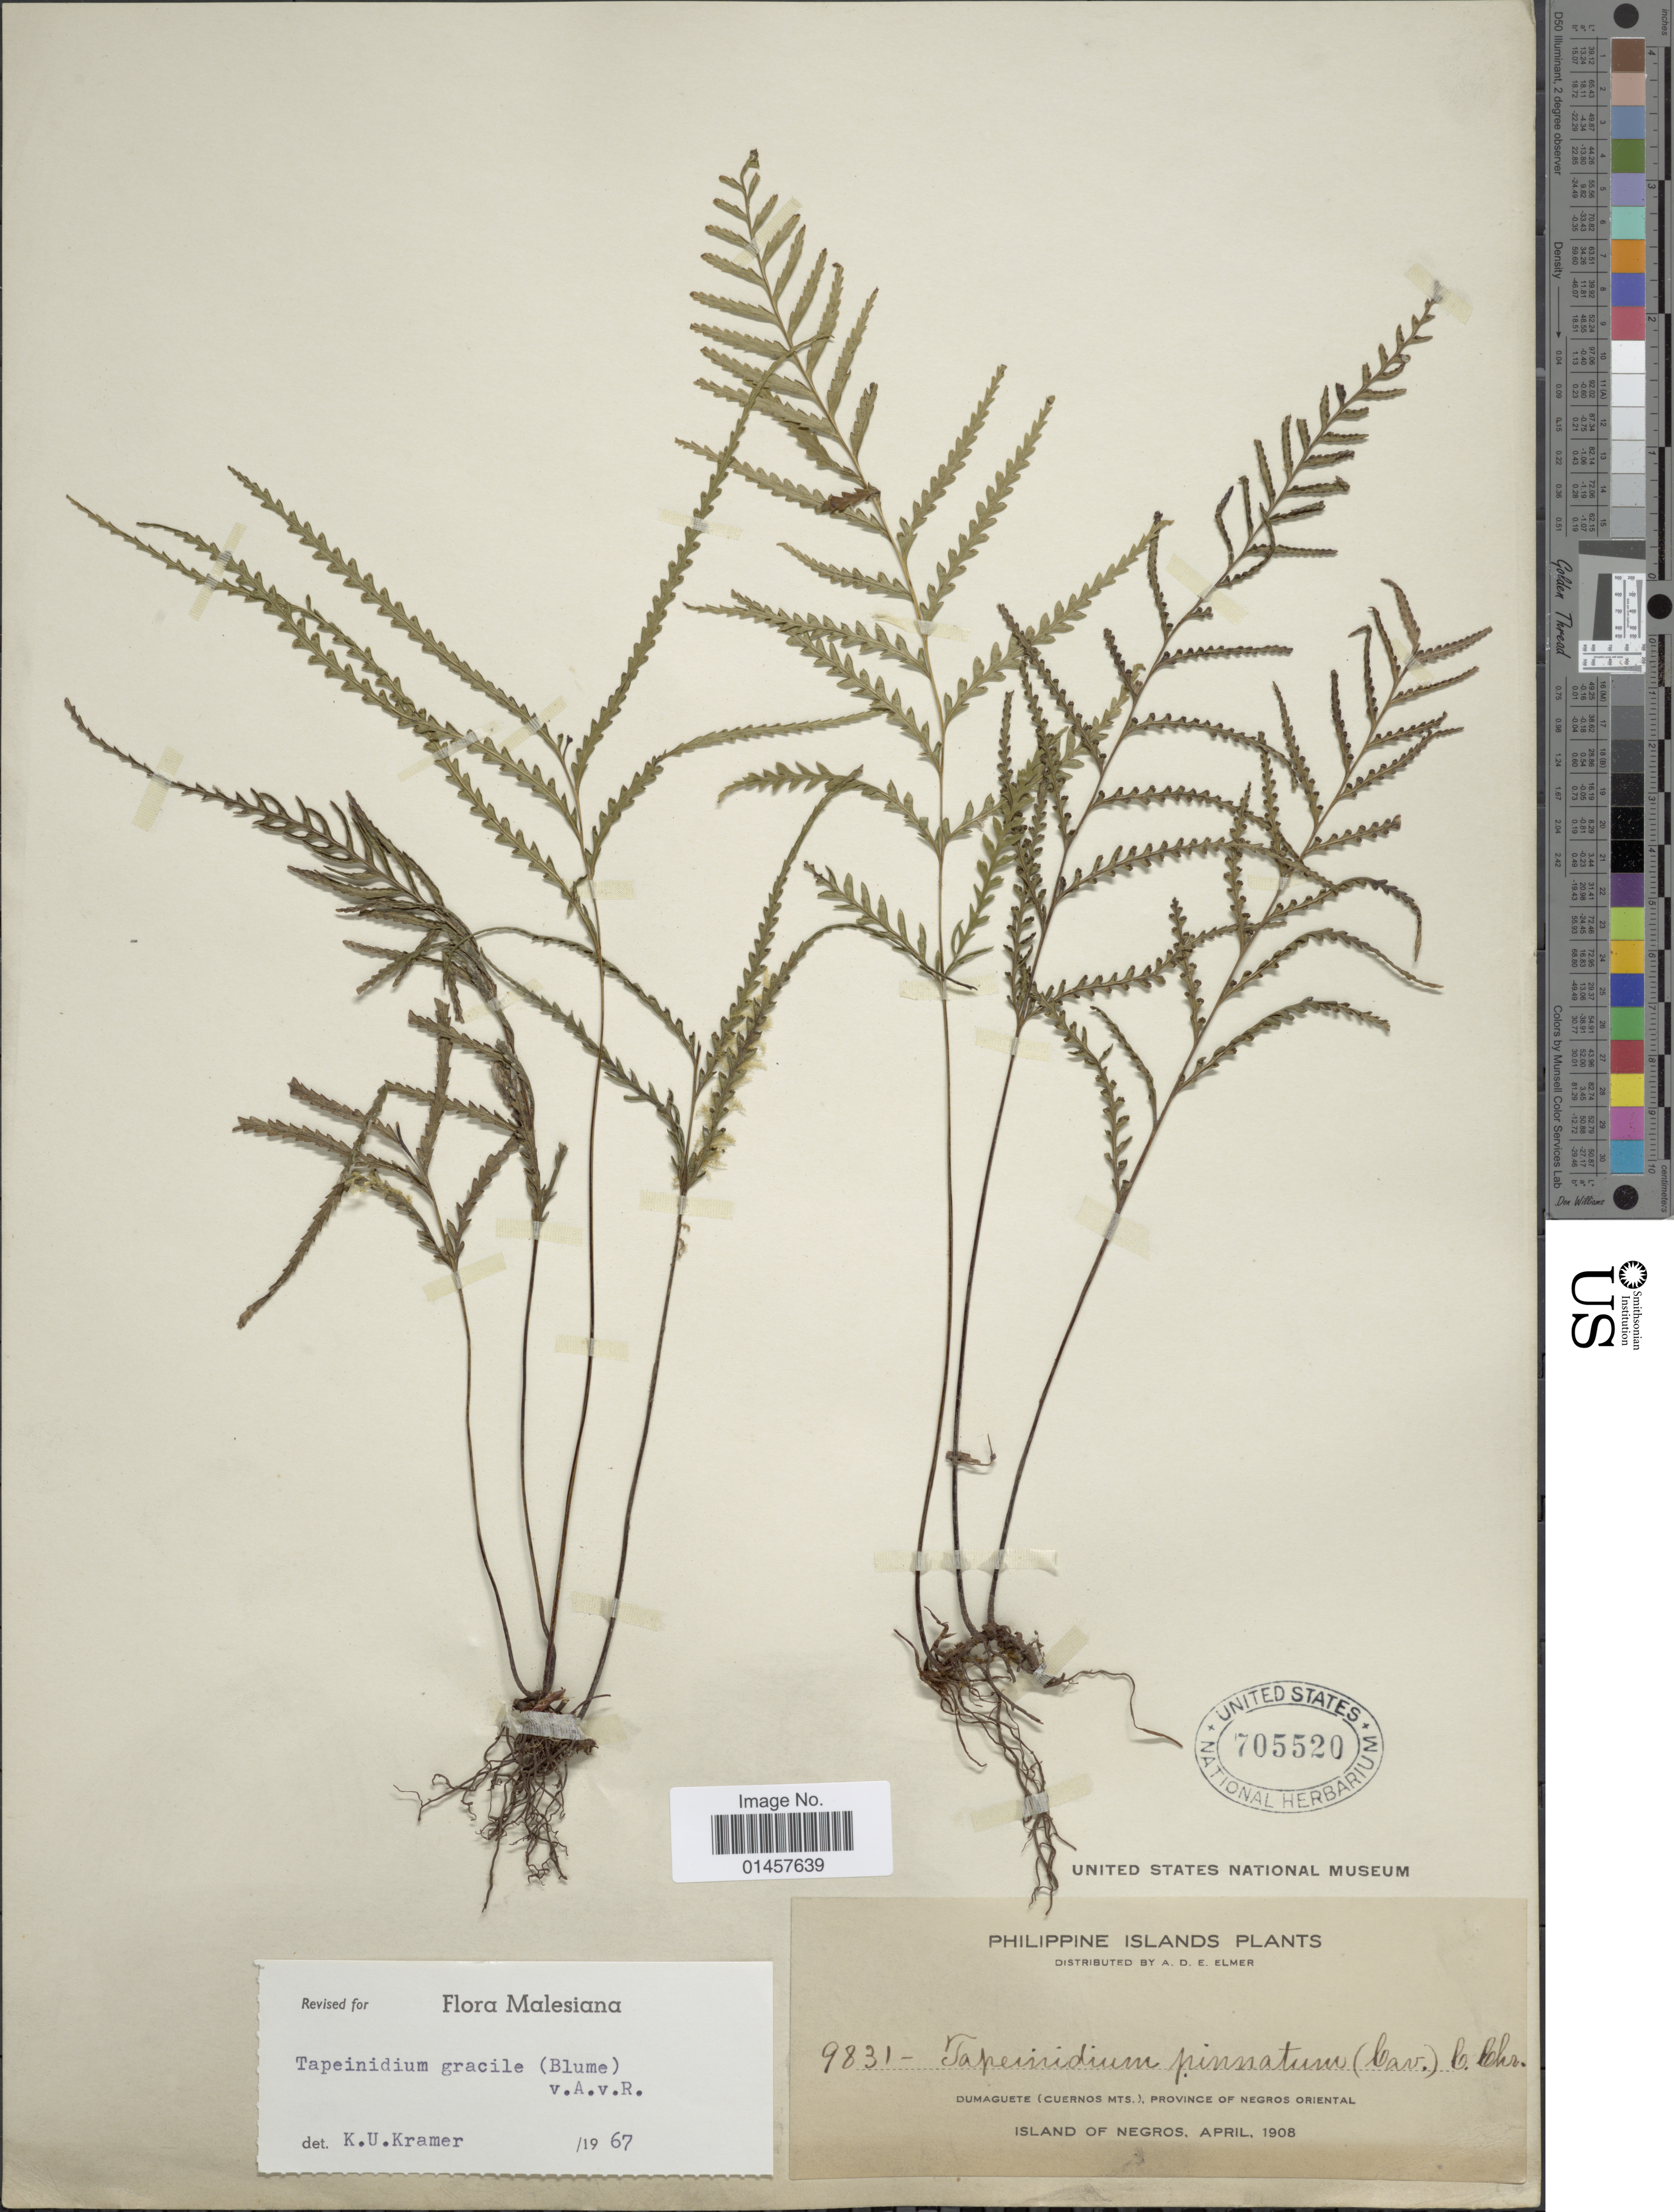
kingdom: Plantae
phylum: Tracheophyta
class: Polypodiopsida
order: Polypodiales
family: Lindsaeaceae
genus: Tapeinidium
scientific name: Tapeinidium gracile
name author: (Blume) Alderw.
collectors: A. D. E. Elmer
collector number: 9831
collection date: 1908-04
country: Philippines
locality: Philippine Islands, Dumaguete(Cuernos Mts.) province of Negros Oriental, Island of Negros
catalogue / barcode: US 705520